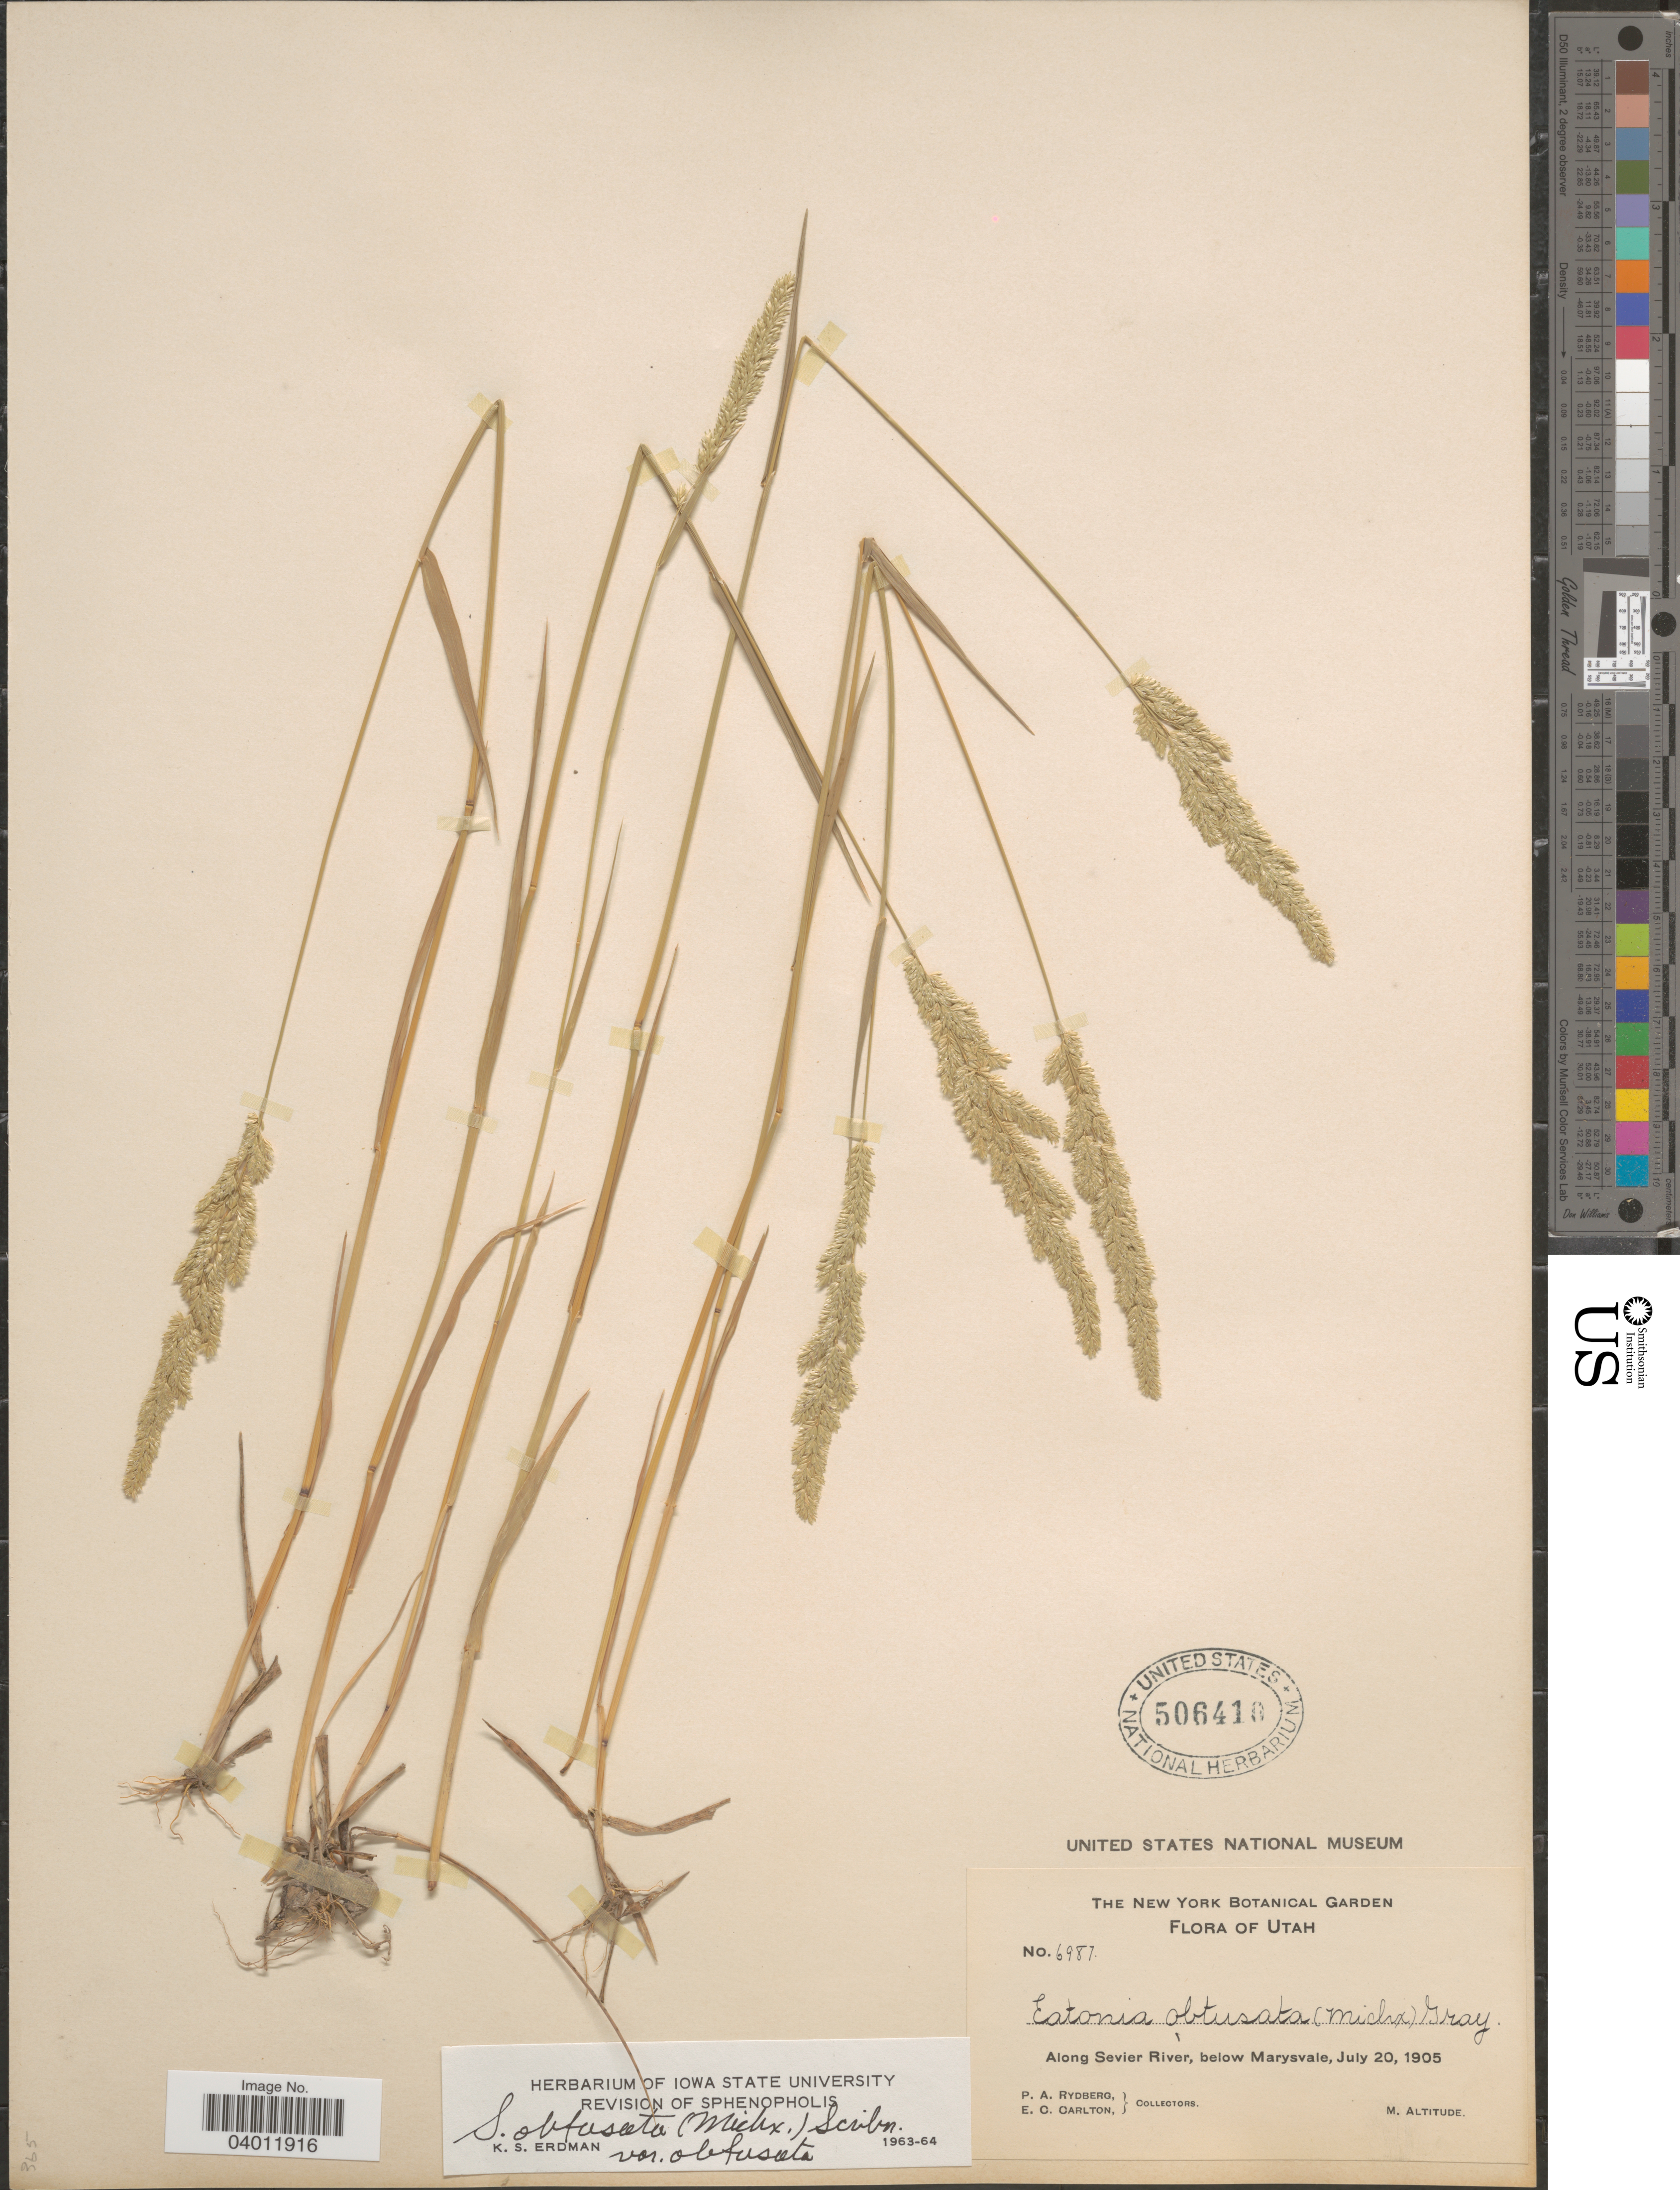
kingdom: Plantae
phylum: Tracheophyta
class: Liliopsida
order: Poales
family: Poaceae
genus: Sphenopholis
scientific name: Sphenopholis obtusata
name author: (Michx.) Scribn.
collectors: P. A. Rydberg & E. Carlton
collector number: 6987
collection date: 1905-07-20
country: United States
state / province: Utah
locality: Along Sevier River, below Marysvale.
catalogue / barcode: US 506410